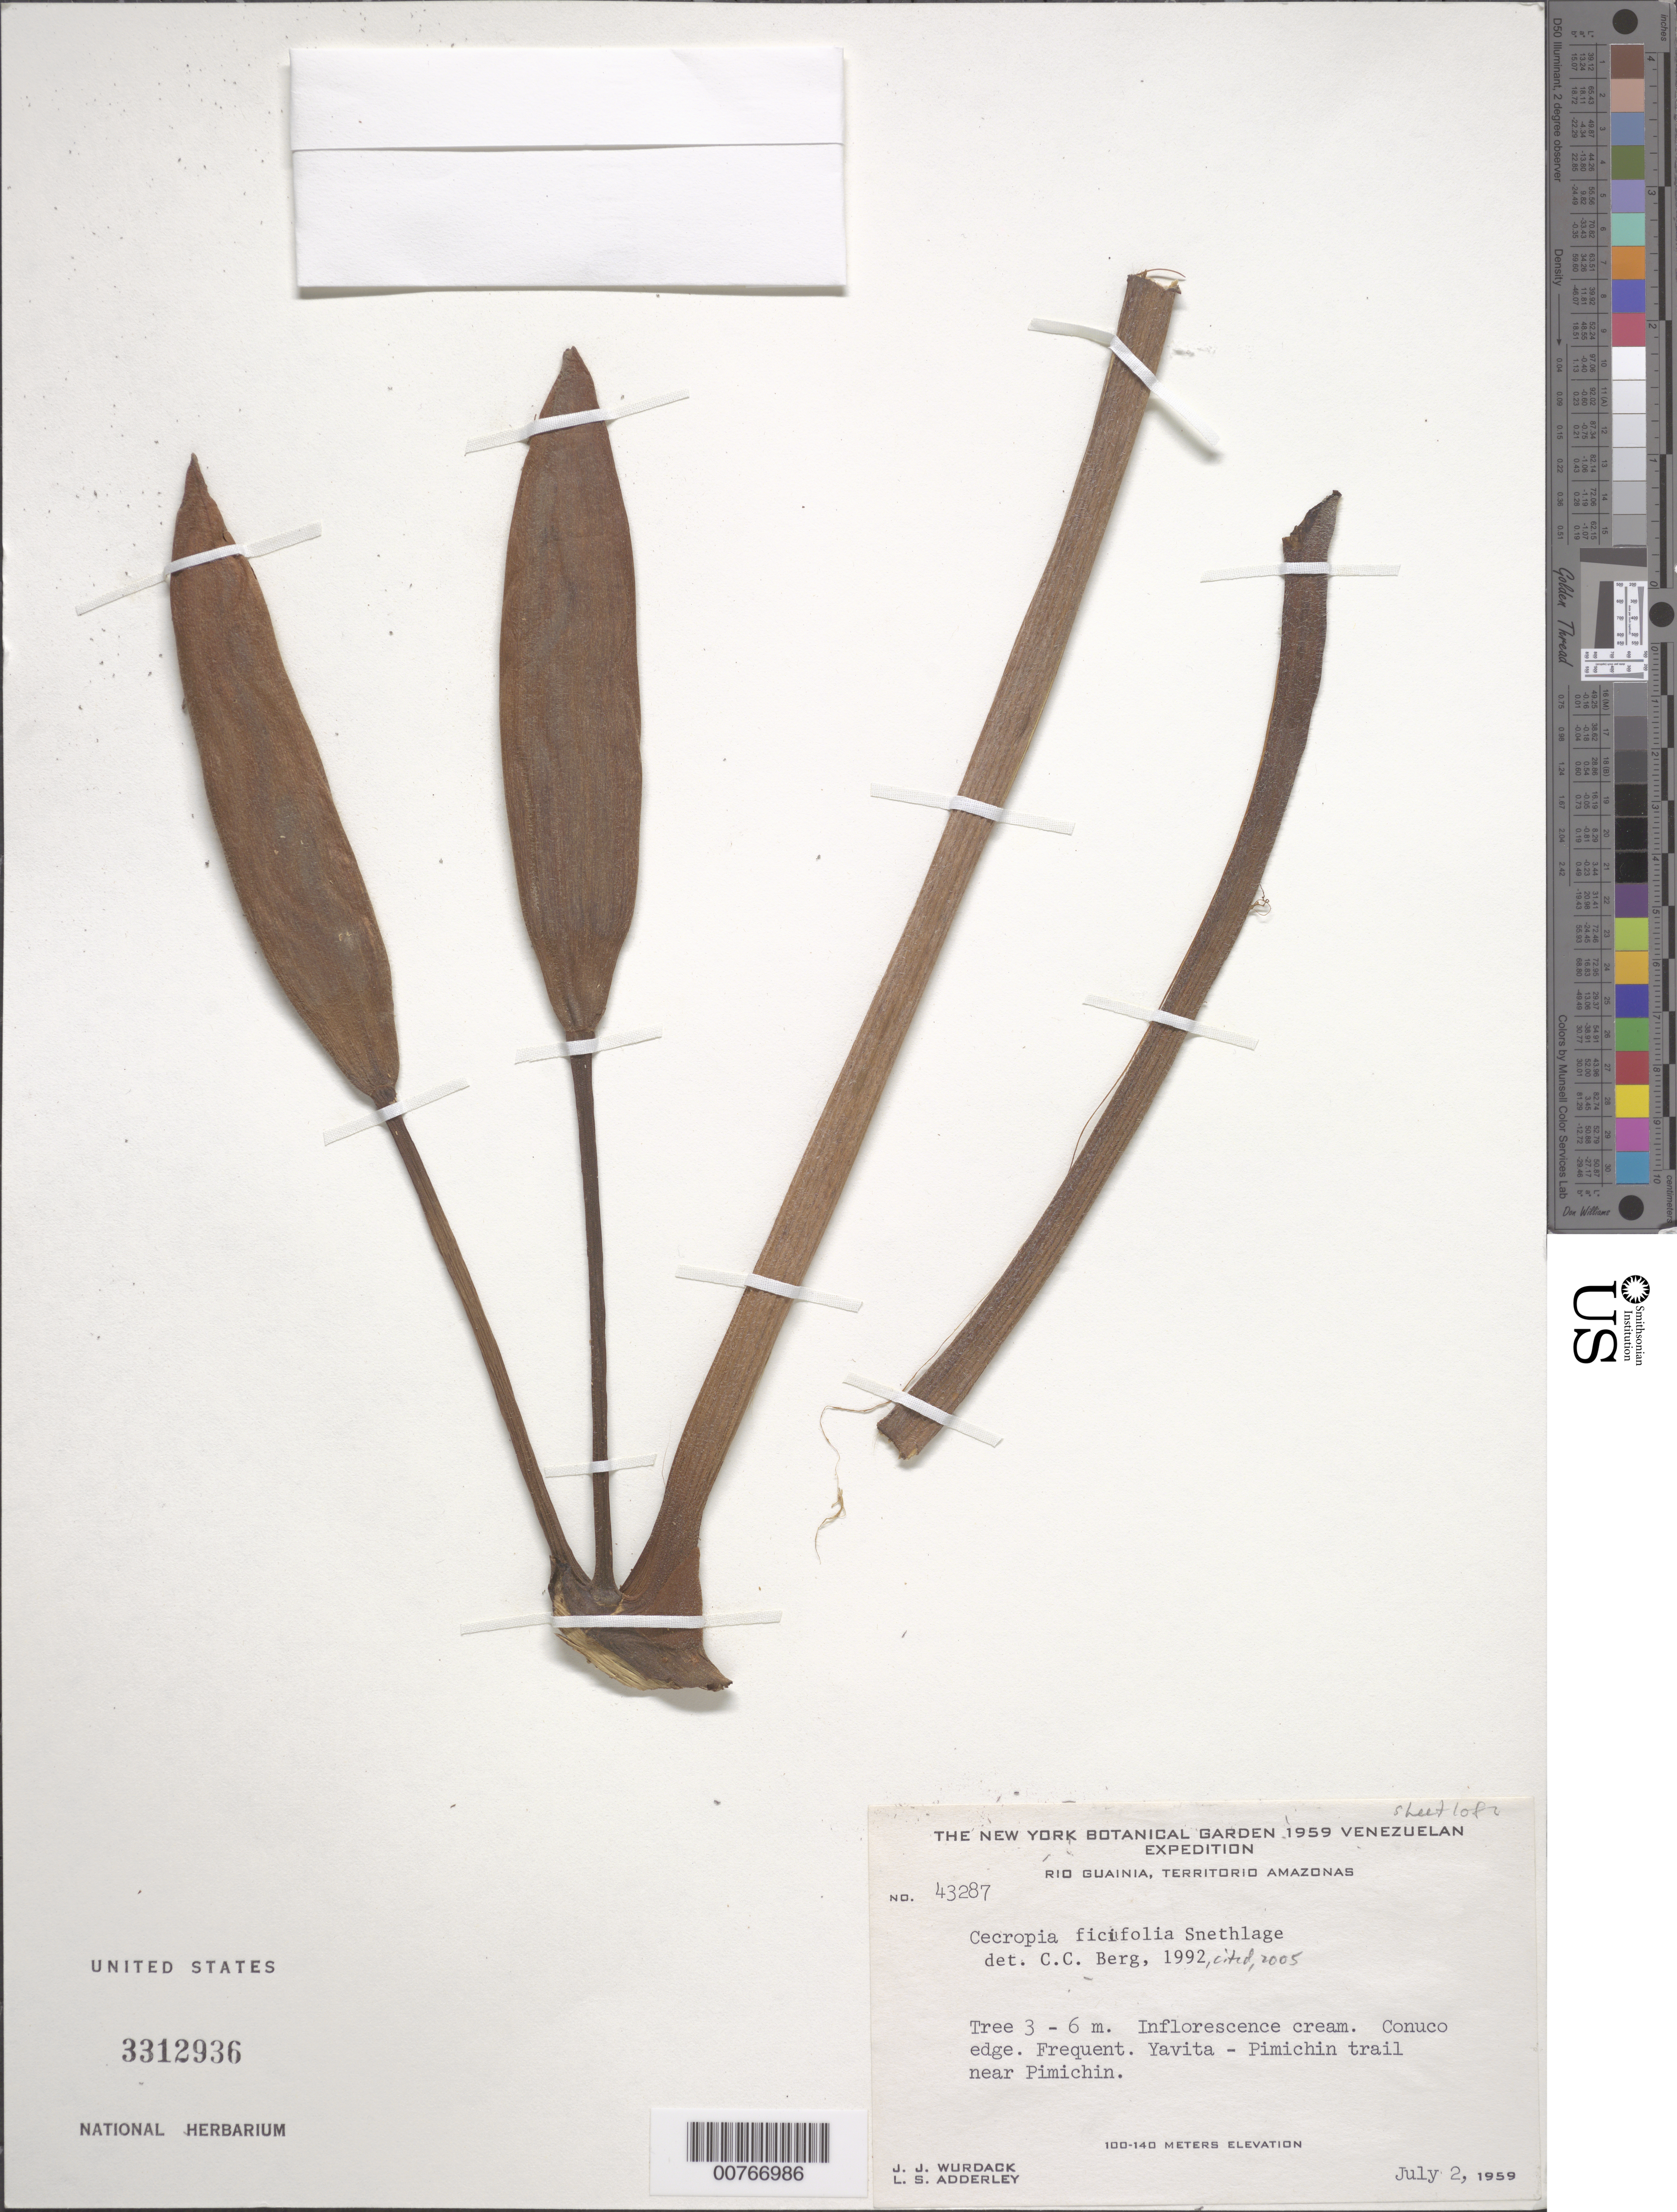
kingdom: Plantae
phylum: Tracheophyta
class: Magnoliopsida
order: Rosales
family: Urticaceae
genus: Cecropia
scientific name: Cecropia ficifolia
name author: Snethlage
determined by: Berg, C. C.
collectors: J. J. Wurdack & L. S. Adderley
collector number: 43287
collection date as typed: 2-Jul-59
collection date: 1959-07-02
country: Venezuela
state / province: Amazonas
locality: Río Guainía, Yavita-Pimichin trail, near Pimichin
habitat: Conuco edge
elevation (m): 100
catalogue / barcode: US 3312936